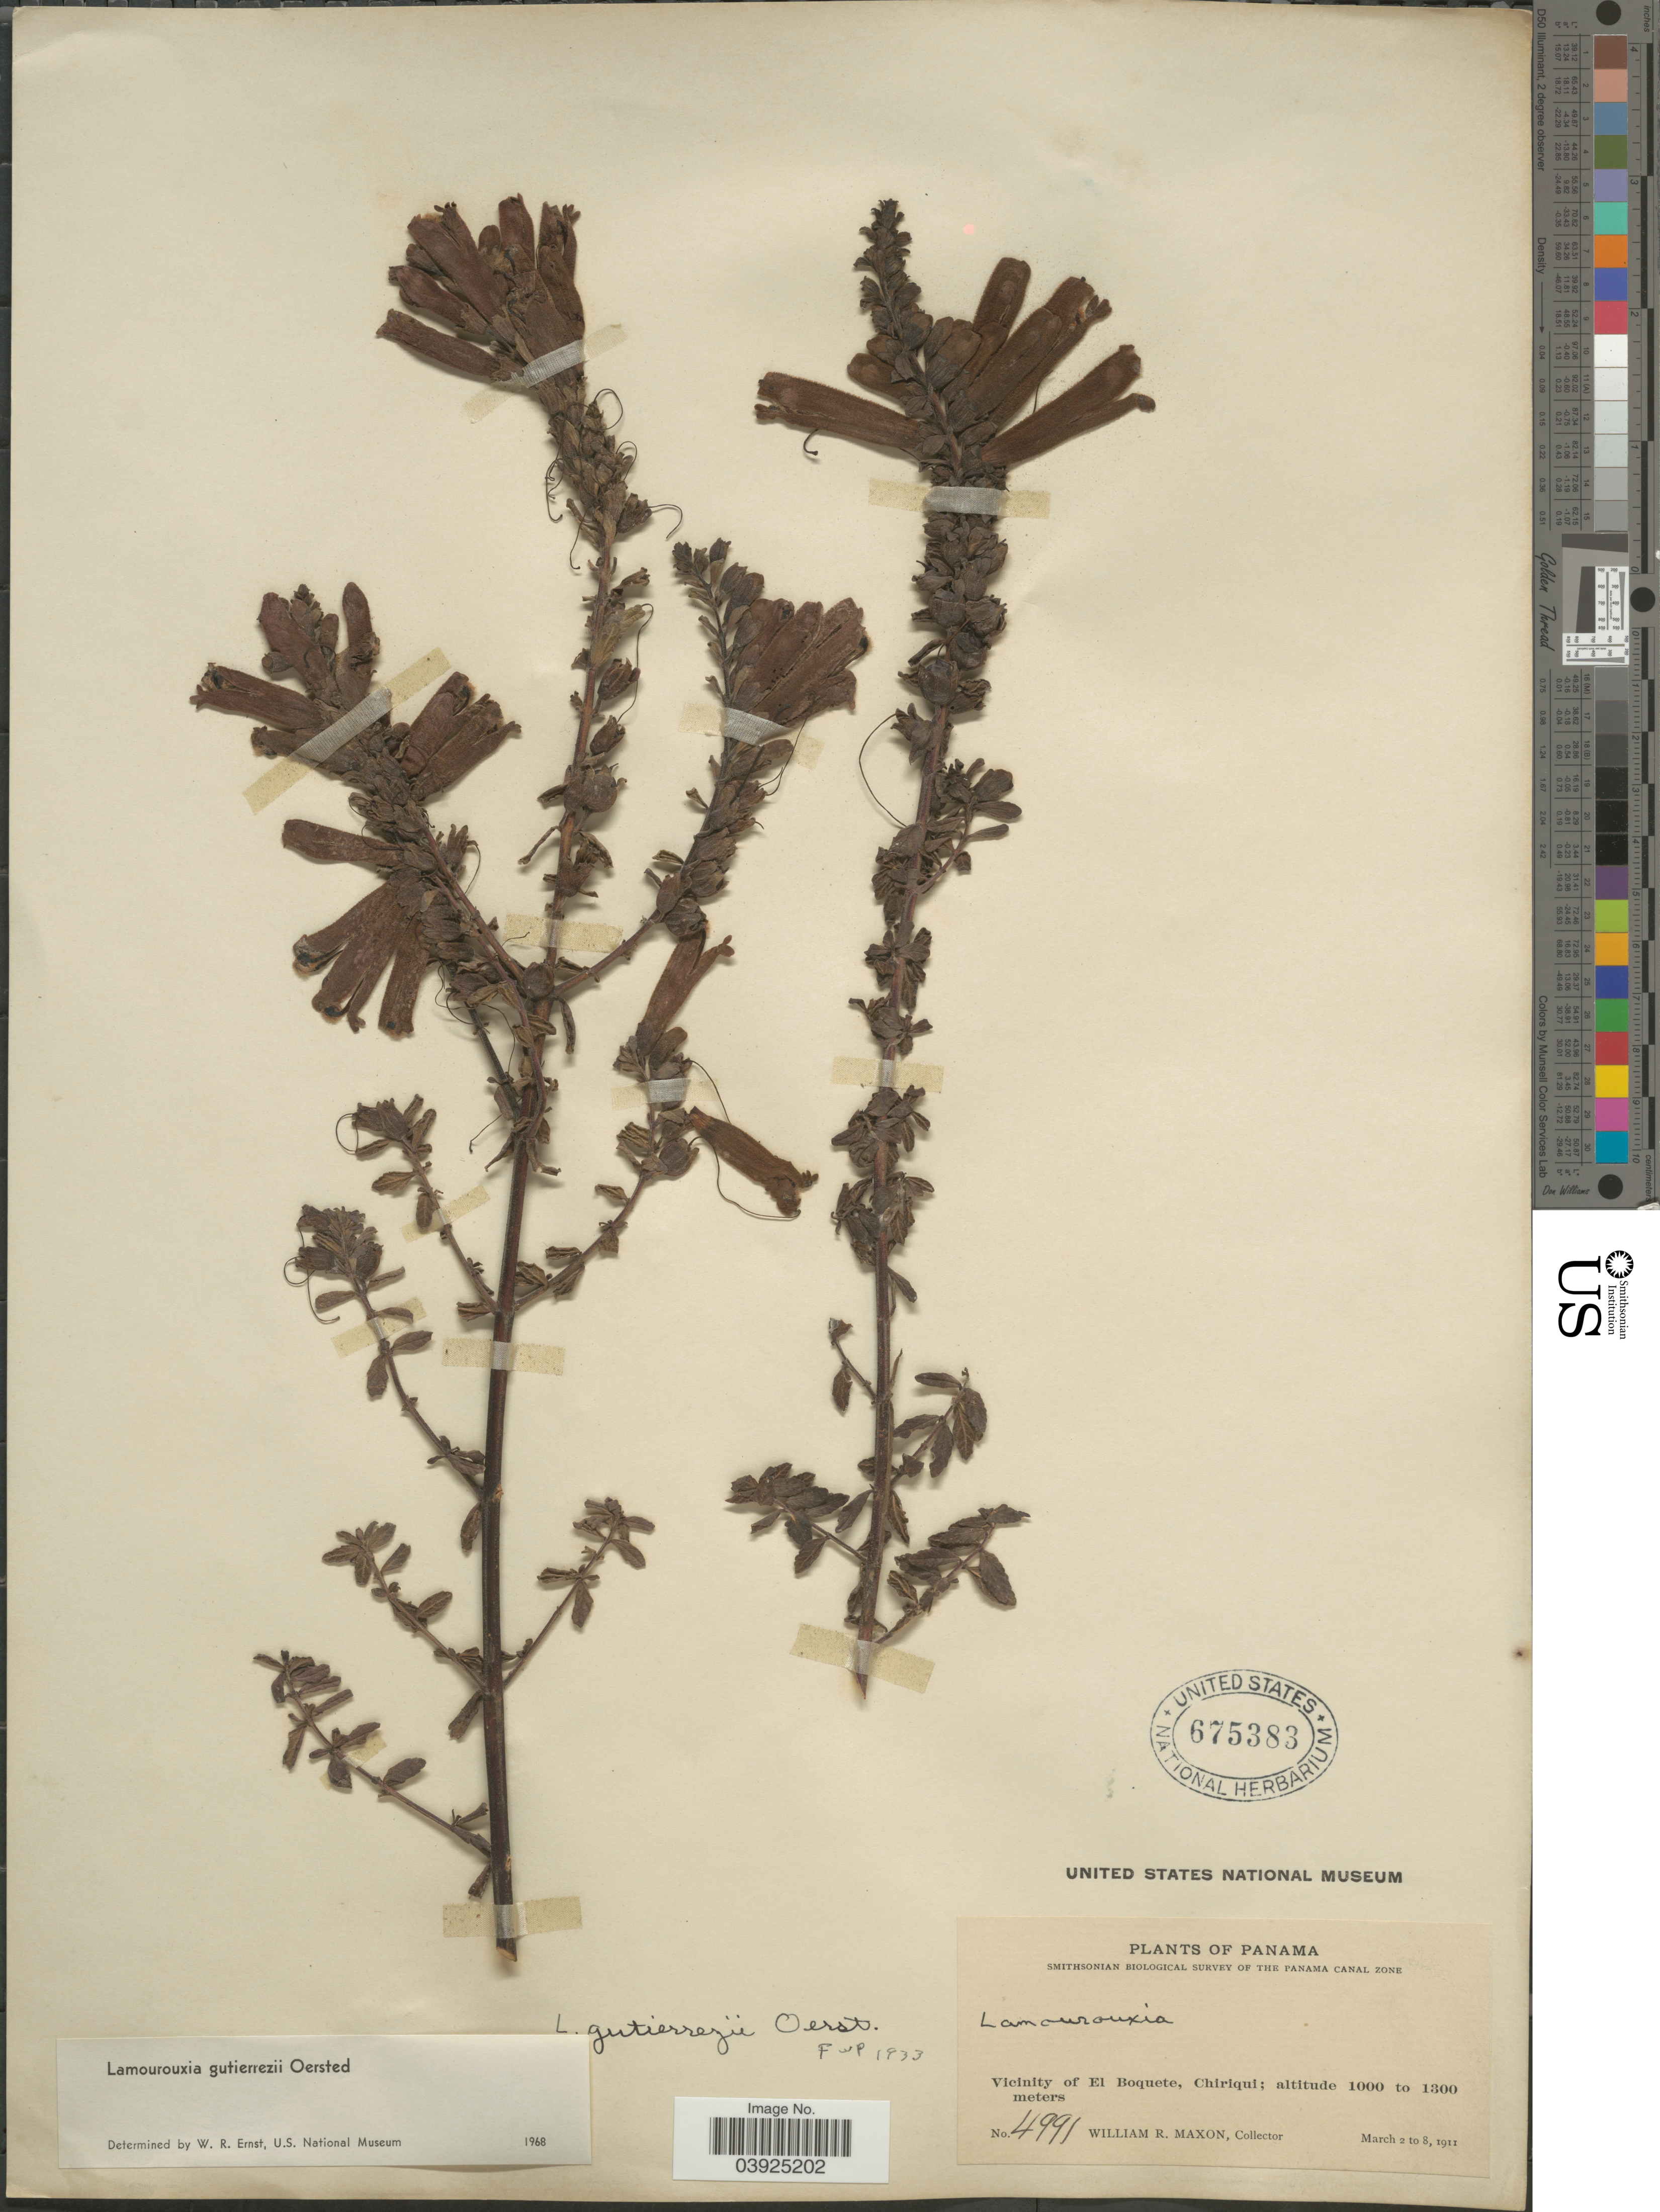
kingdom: Plantae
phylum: Tracheophyta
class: Magnoliopsida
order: Lamiales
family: Orobanchaceae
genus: Lamourouxia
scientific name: Lamourouxia gutierrezii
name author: Oerst.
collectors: W. R. Maxon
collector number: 4991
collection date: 1911-03-02/1911-03-08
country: Panama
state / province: Chiriqui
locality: Vicinity of El Boquete.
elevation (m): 1000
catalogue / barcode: US 675383